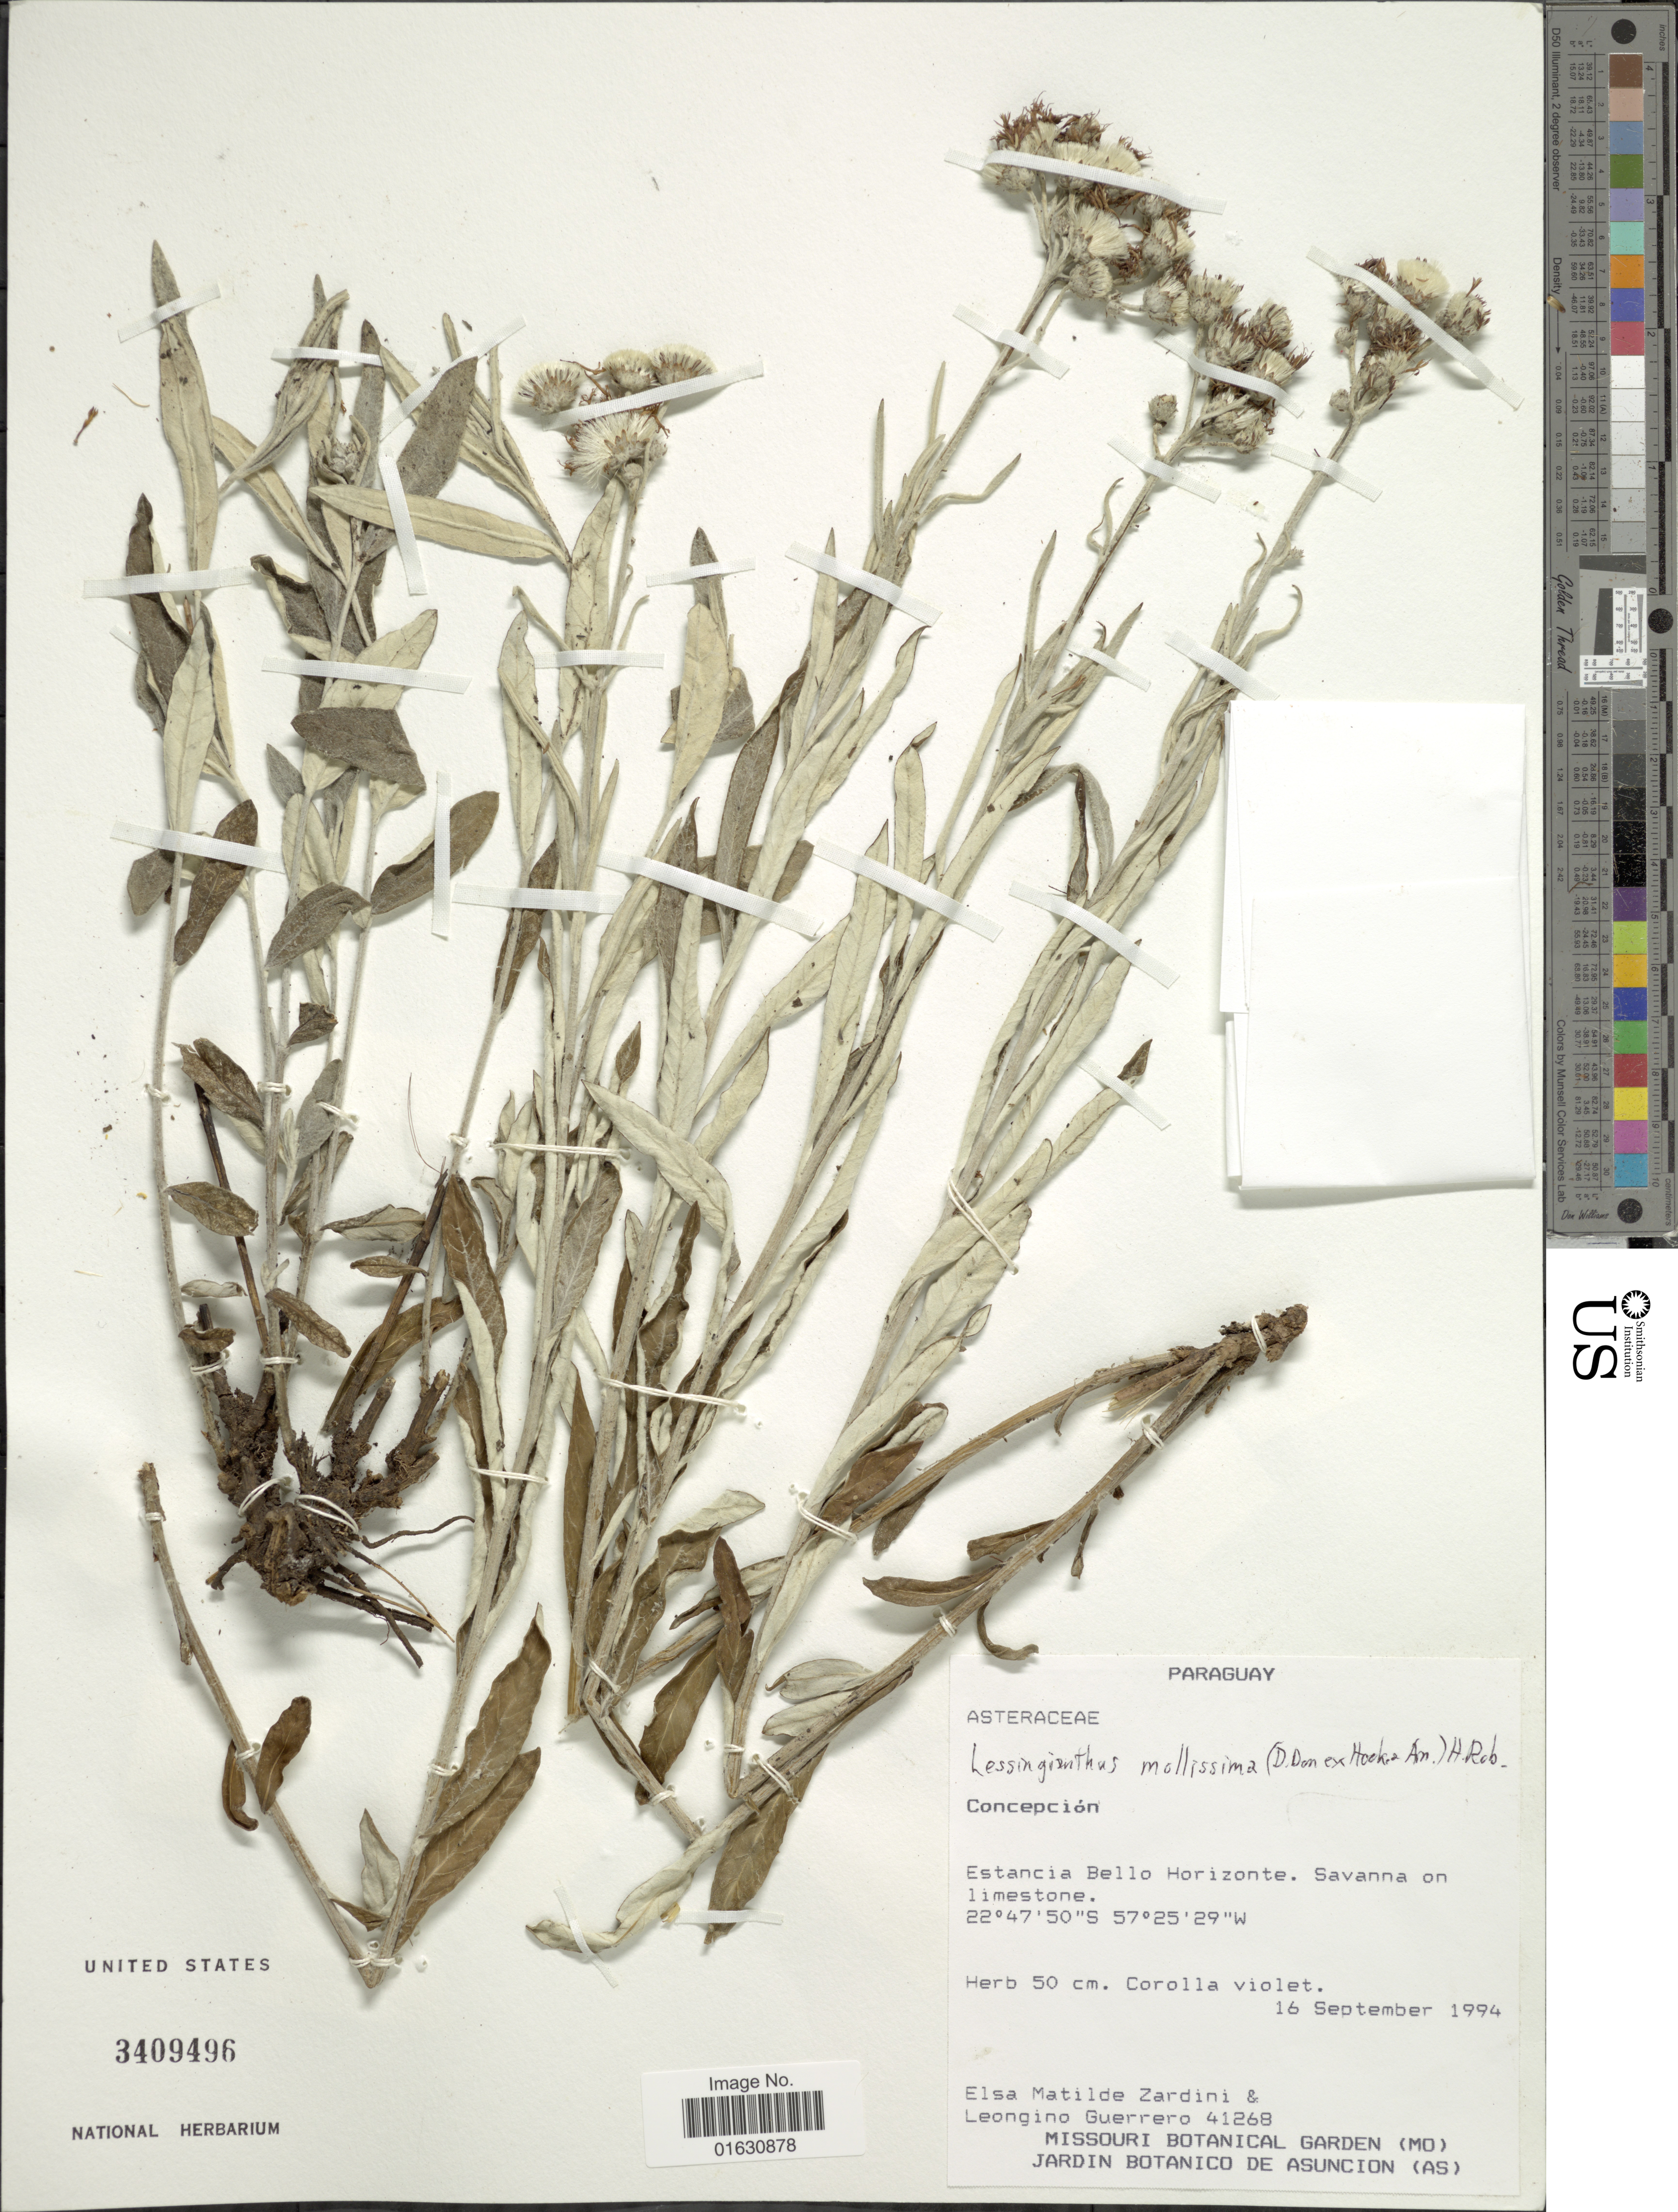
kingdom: Plantae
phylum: Tracheophyta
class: Magnoliopsida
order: Asterales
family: Asteraceae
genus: Lessingianthus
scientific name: Lessingianthus mollissimus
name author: (D. Don ex Hook. & Arn.) H. Rob.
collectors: E. M. Zardini & L. Guerrero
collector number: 41268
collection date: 1994-09-16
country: Paraguay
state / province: Concepcion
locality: Estancia Bello Horizonte. Savanna on limestone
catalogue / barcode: US 3409496